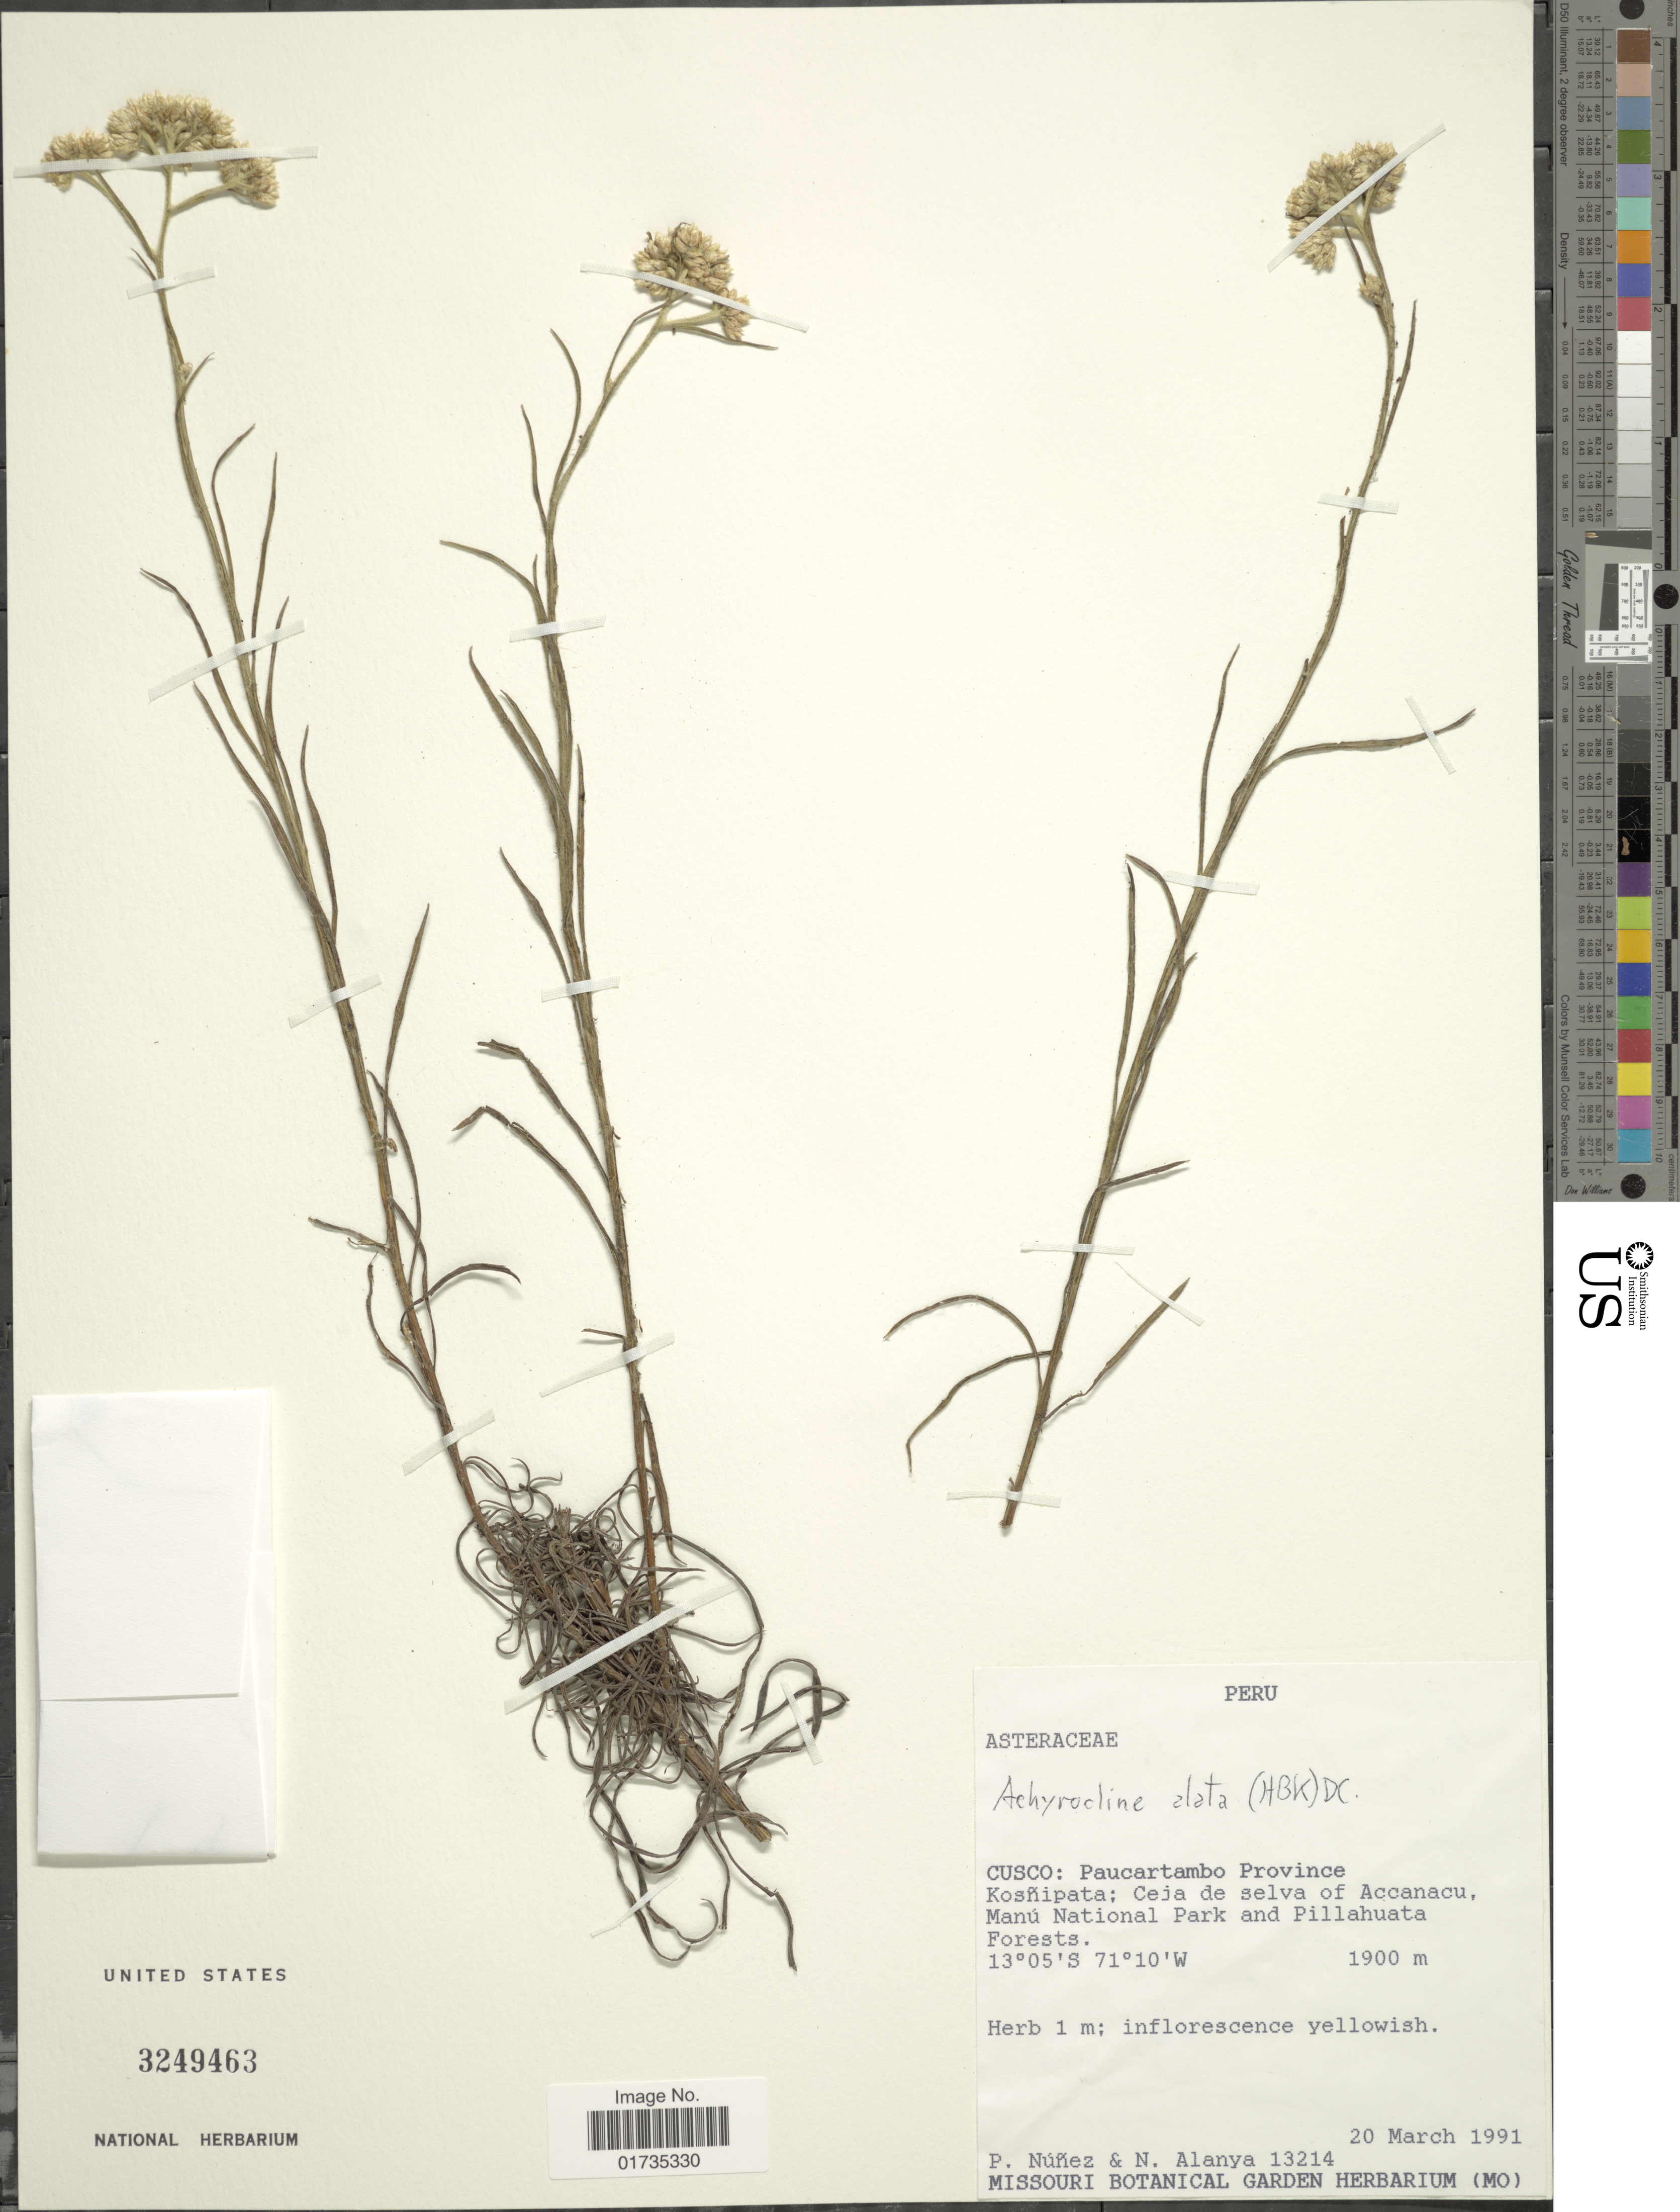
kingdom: Plantae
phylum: Tracheophyta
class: Magnoliopsida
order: Asterales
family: Asteraceae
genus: Achyrocline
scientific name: Achyrocline alata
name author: (Kunth) DC.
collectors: P. Nuñez V. & N. Alanya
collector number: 13214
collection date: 1991-03-20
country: Peru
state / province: Cusco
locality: Cusco: Paucartambo Province. Kosñipata; Ceja de selva of Accanacu, Manu National Park and Pillahuata.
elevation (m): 1900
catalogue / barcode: US 3249463